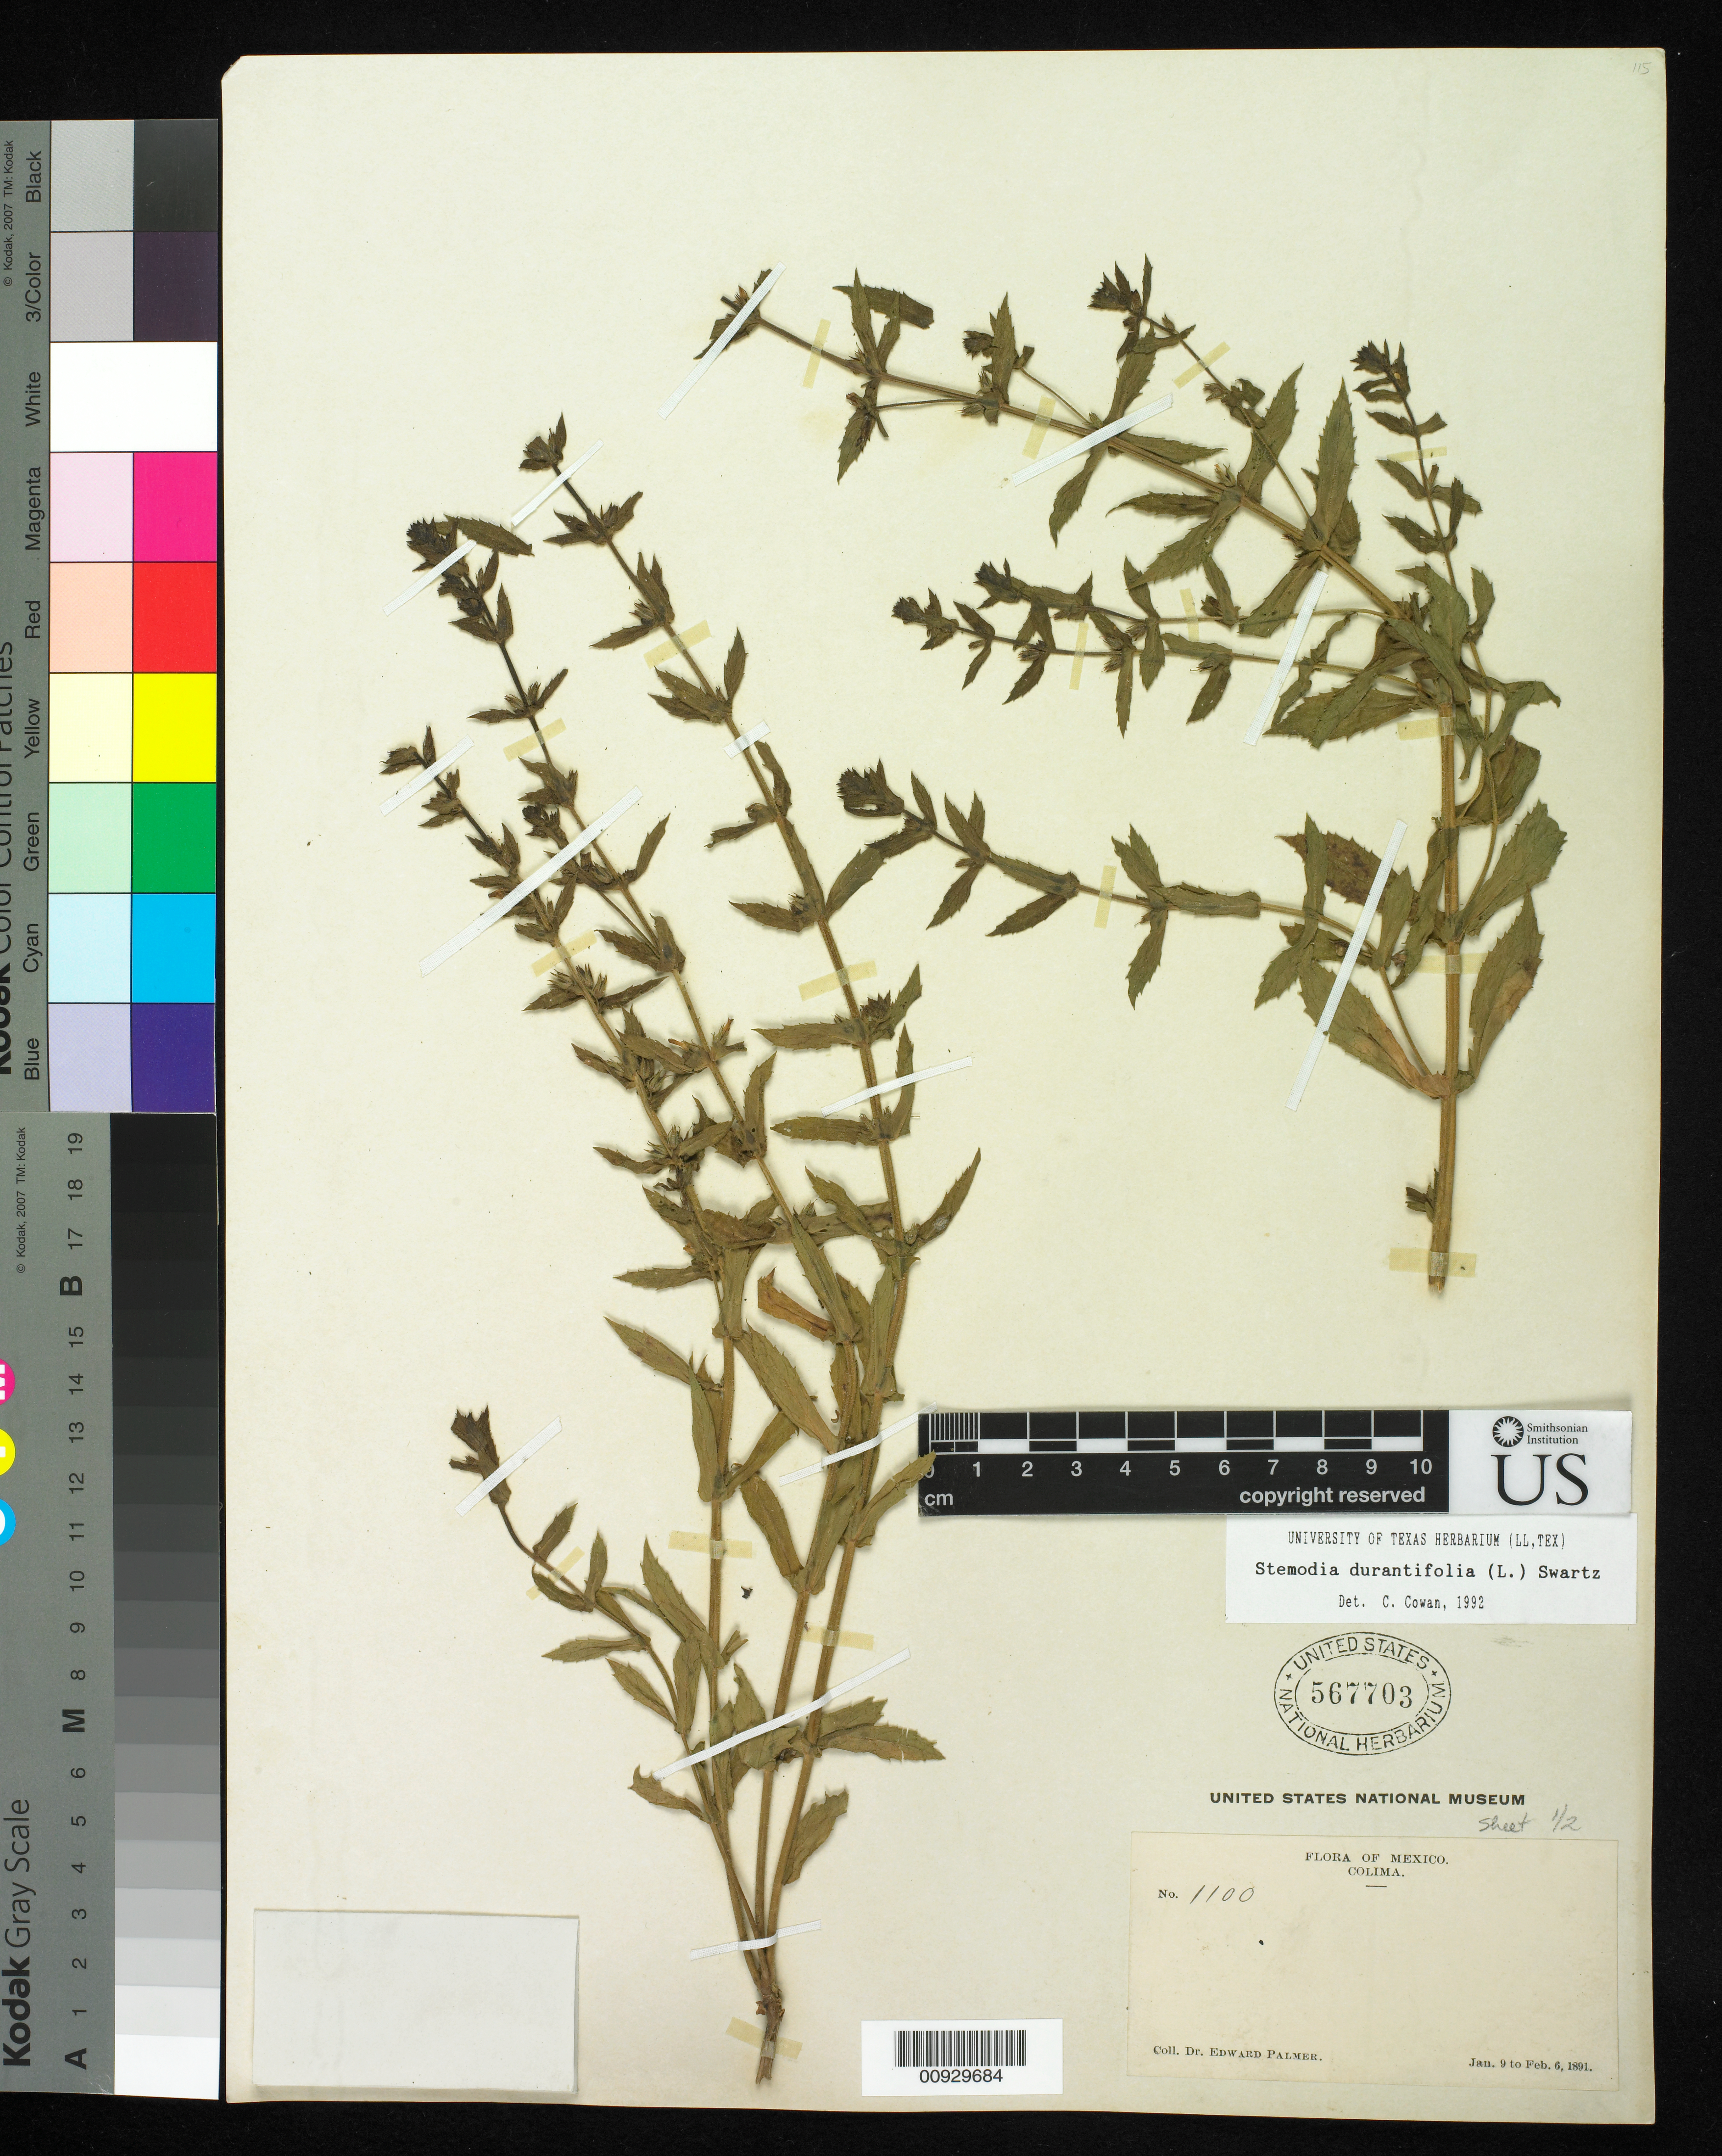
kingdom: Plantae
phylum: Tracheophyta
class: Magnoliopsida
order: Lamiales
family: Plantaginaceae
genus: Stemodia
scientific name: Stemodia durantifolia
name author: (L.) Sw.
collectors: E. Palmer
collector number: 1100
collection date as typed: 09 Jan 1891 to 06 Feb 1891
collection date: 1891-01-09/1891-02-06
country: Mexico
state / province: Colima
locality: Colima.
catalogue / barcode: US 567703